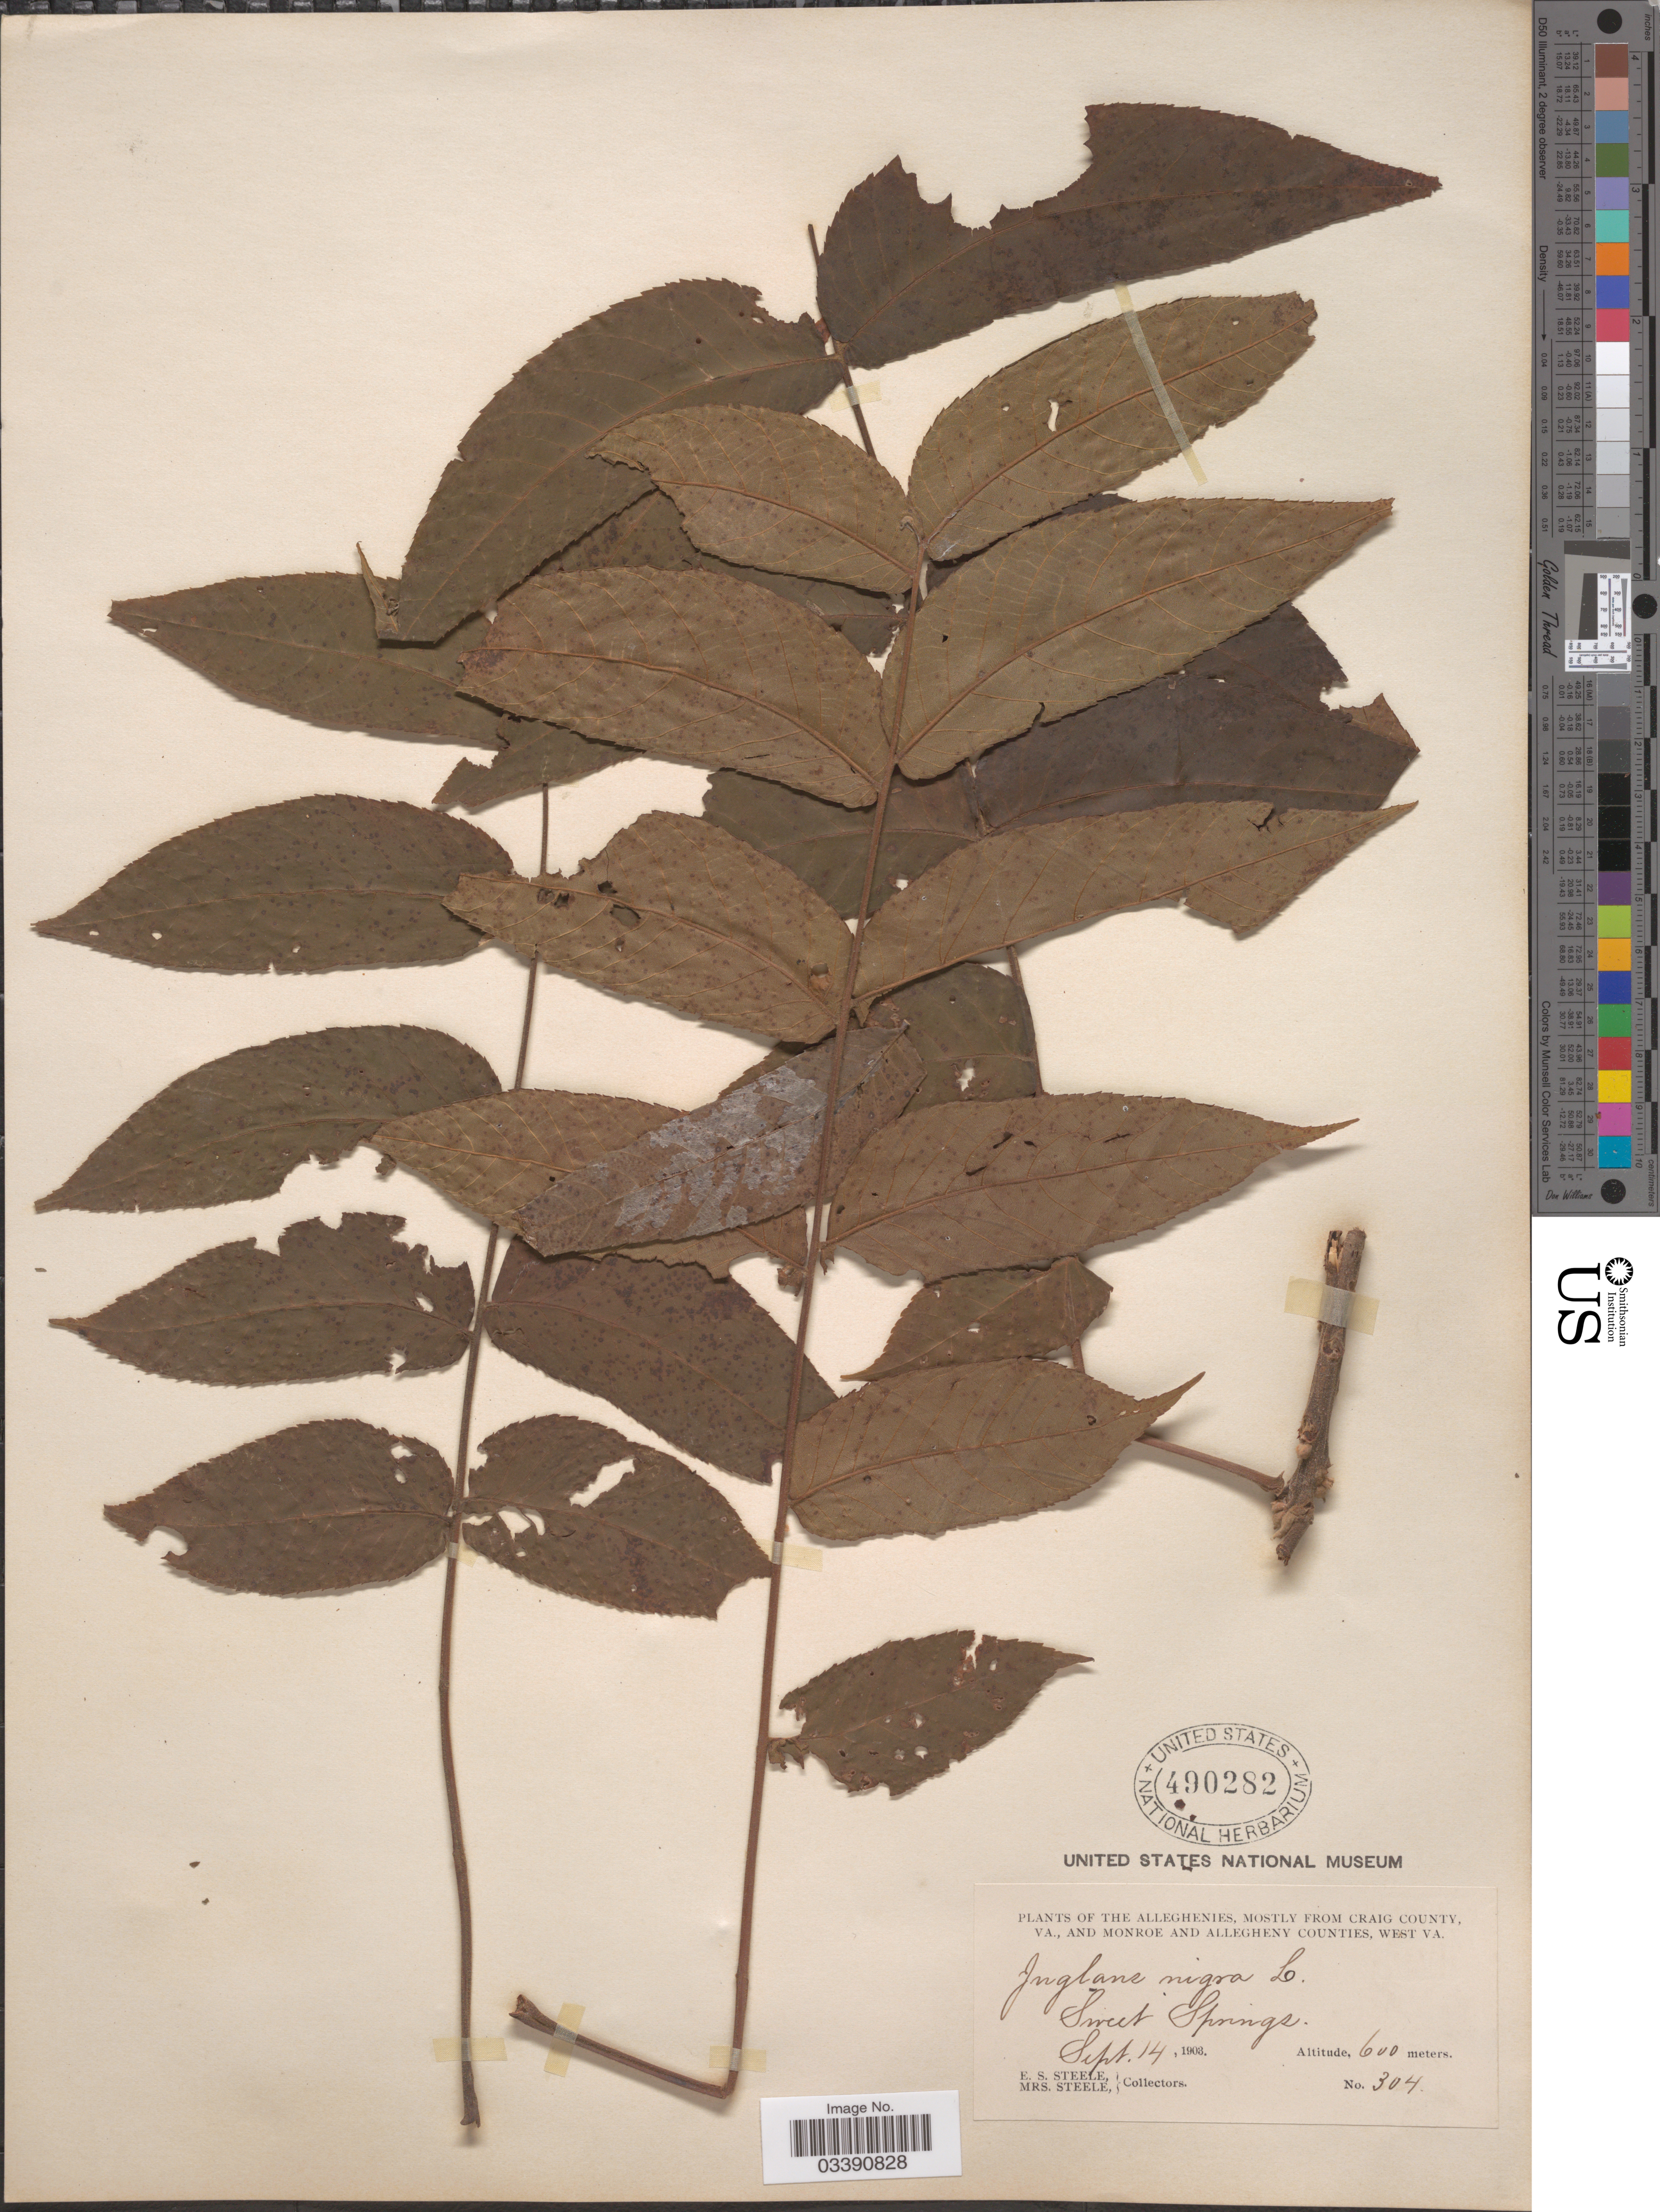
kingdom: Plantae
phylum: Tracheophyta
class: Magnoliopsida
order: Fagales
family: Juglandaceae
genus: Juglans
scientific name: Juglans nigra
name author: L.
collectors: E. Steele & Mrs. E. S. Steele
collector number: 304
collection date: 1903-09-14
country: United States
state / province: Virginia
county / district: Craig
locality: The Alleghenies, mostly from Craig County, Va., and Monroe and Allegheny Counties, West Va. Sweet Springs.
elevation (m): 600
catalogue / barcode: US 490282